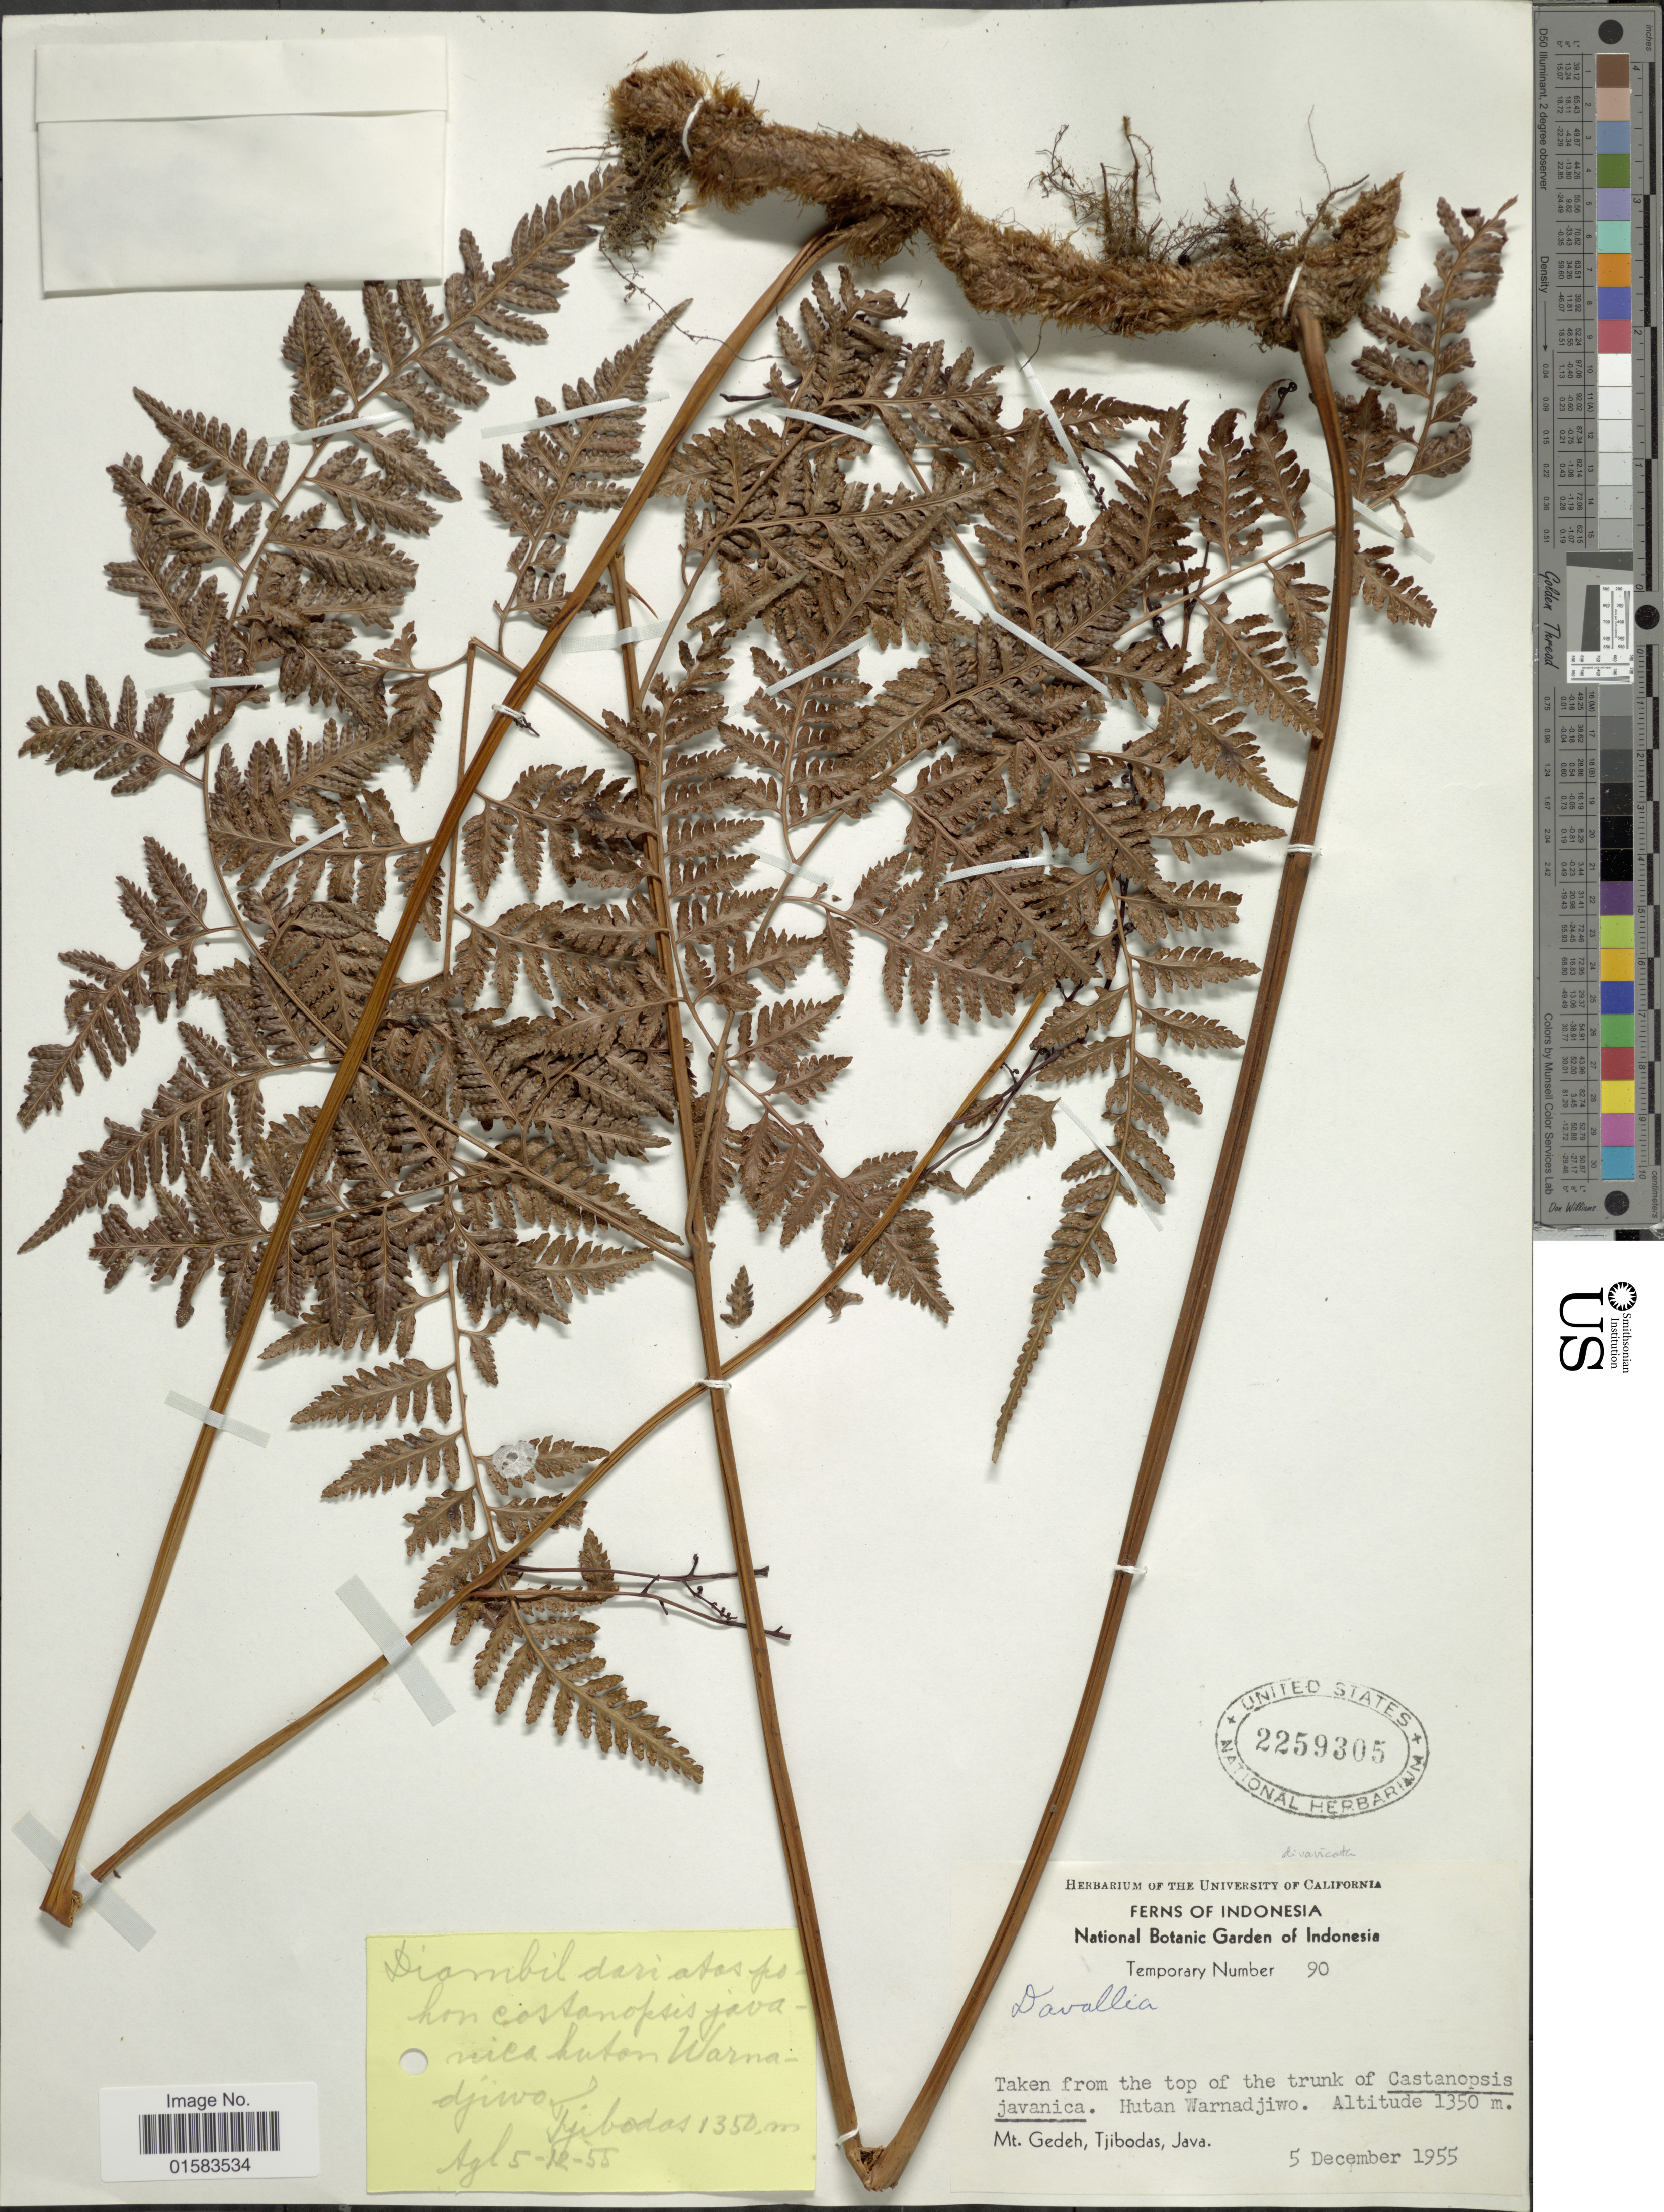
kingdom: Plantae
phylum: Tracheophyta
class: Polypodiopsida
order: Polypodiales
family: Davalliaceae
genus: Davallia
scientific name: Davallia sp.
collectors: National Botanic Garden of Indonesia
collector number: Temporary Number 90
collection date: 1955-12-05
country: Indonesia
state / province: Java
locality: Mt. Gedeh, Tjibodas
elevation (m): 1350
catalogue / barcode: US 2259305